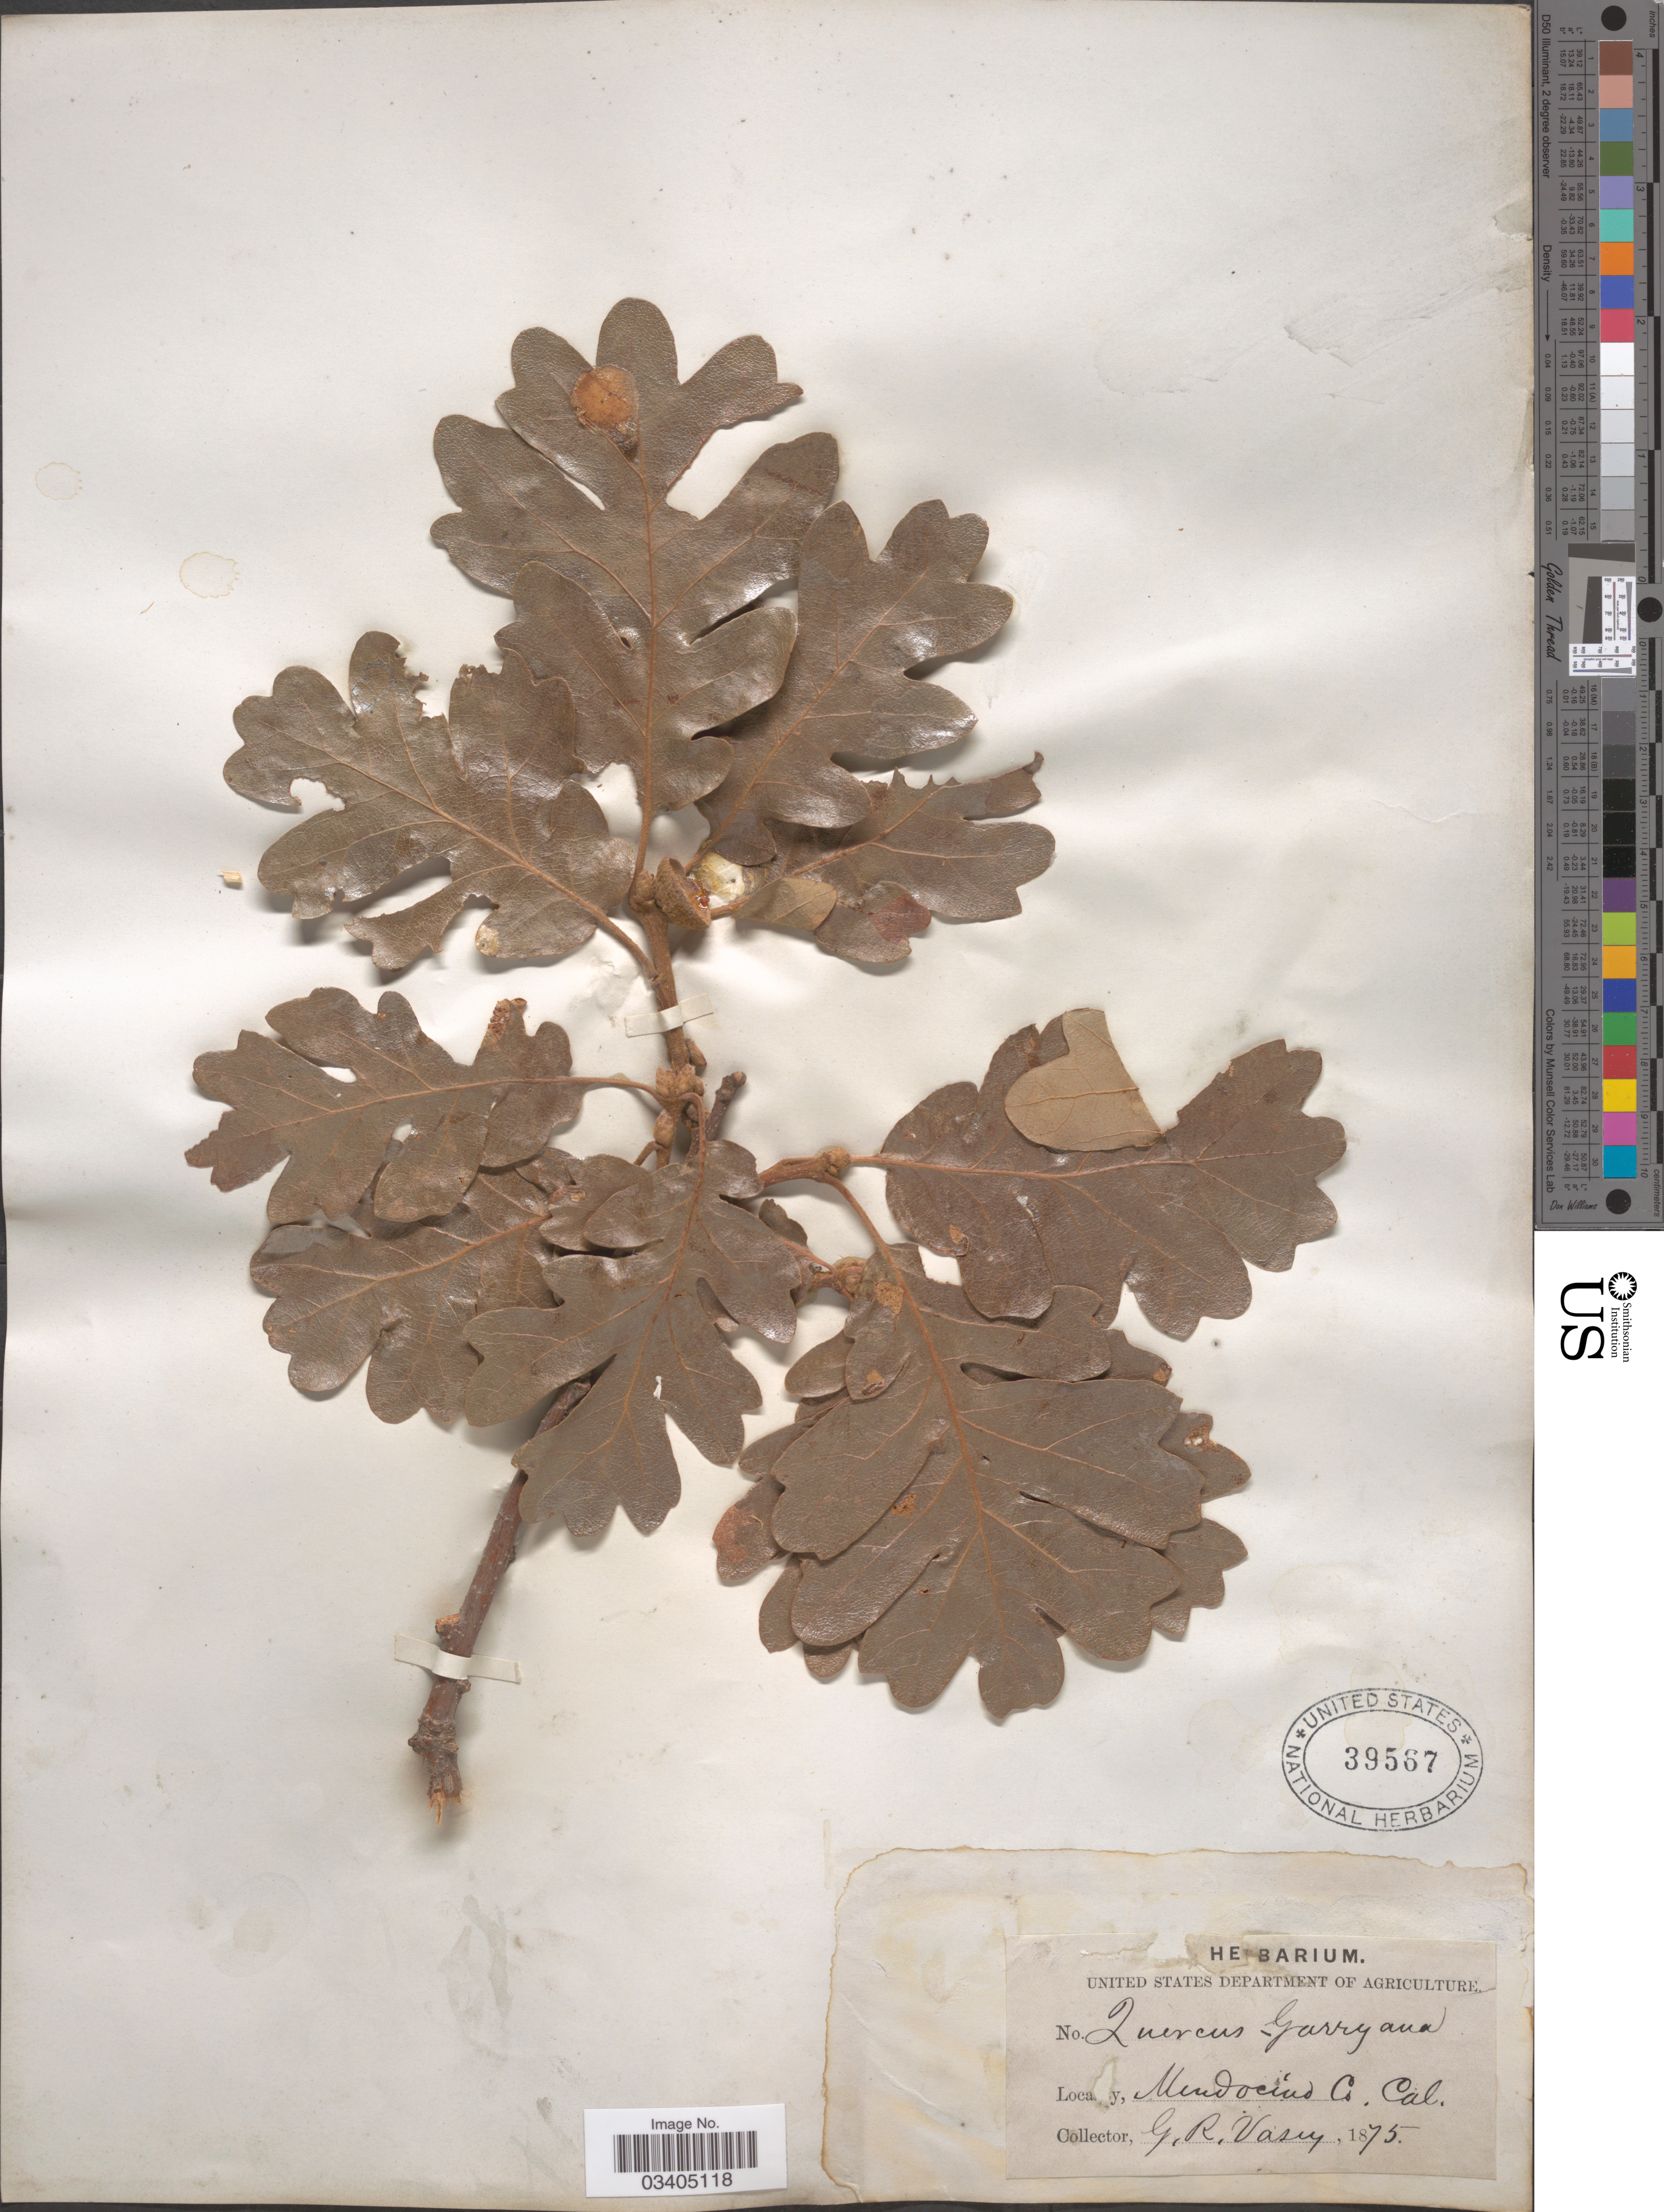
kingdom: Plantae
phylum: Tracheophyta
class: Magnoliopsida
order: Fagales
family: Fagaceae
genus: Quercus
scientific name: Quercus garryana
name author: Douglas ex Hook.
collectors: G. R. Vasey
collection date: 1875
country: United States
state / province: California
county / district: Mendocino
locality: Mendocino Co.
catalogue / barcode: US 39567